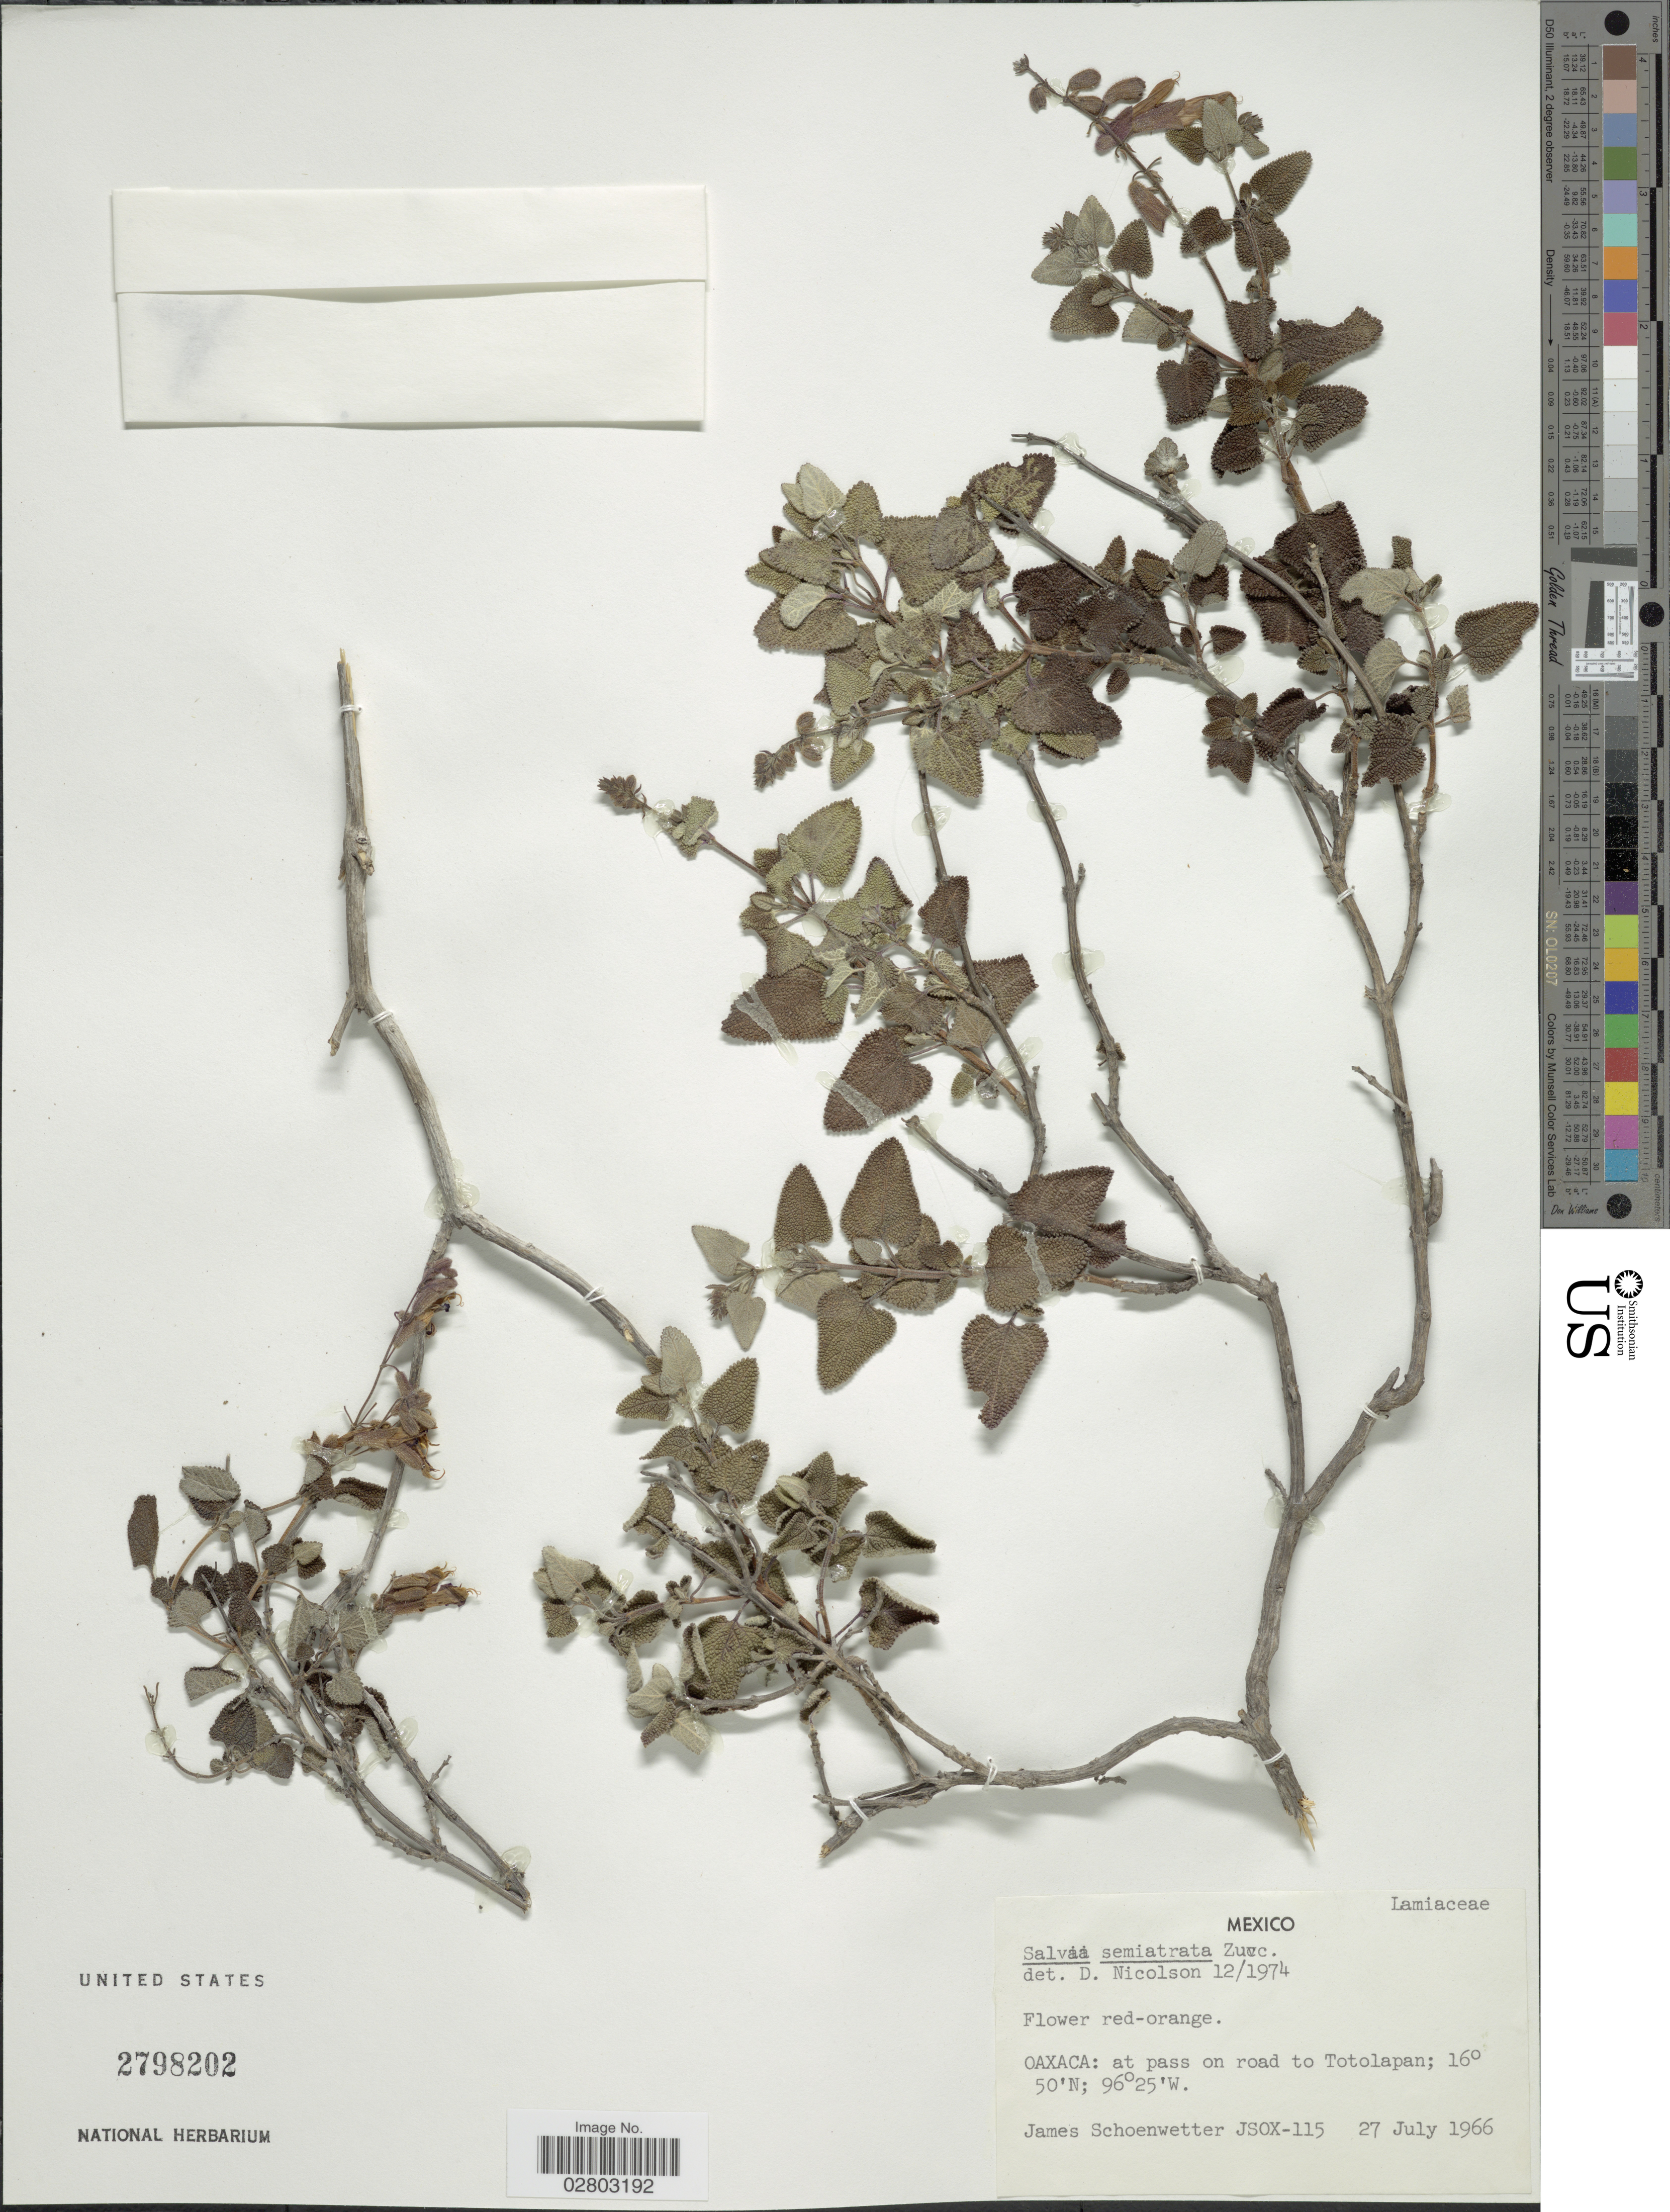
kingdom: Plantae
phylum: Tracheophyta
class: Magnoliopsida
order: Lamiales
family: Lamiaceae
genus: Salvia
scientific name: Salvia semiatrata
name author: Zucc.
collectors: J. Schoenwetter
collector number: JSOX-115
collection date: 1966-07-27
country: Mexico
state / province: Oaxaca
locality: At pass on road to Totolapan.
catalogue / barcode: US 2798202